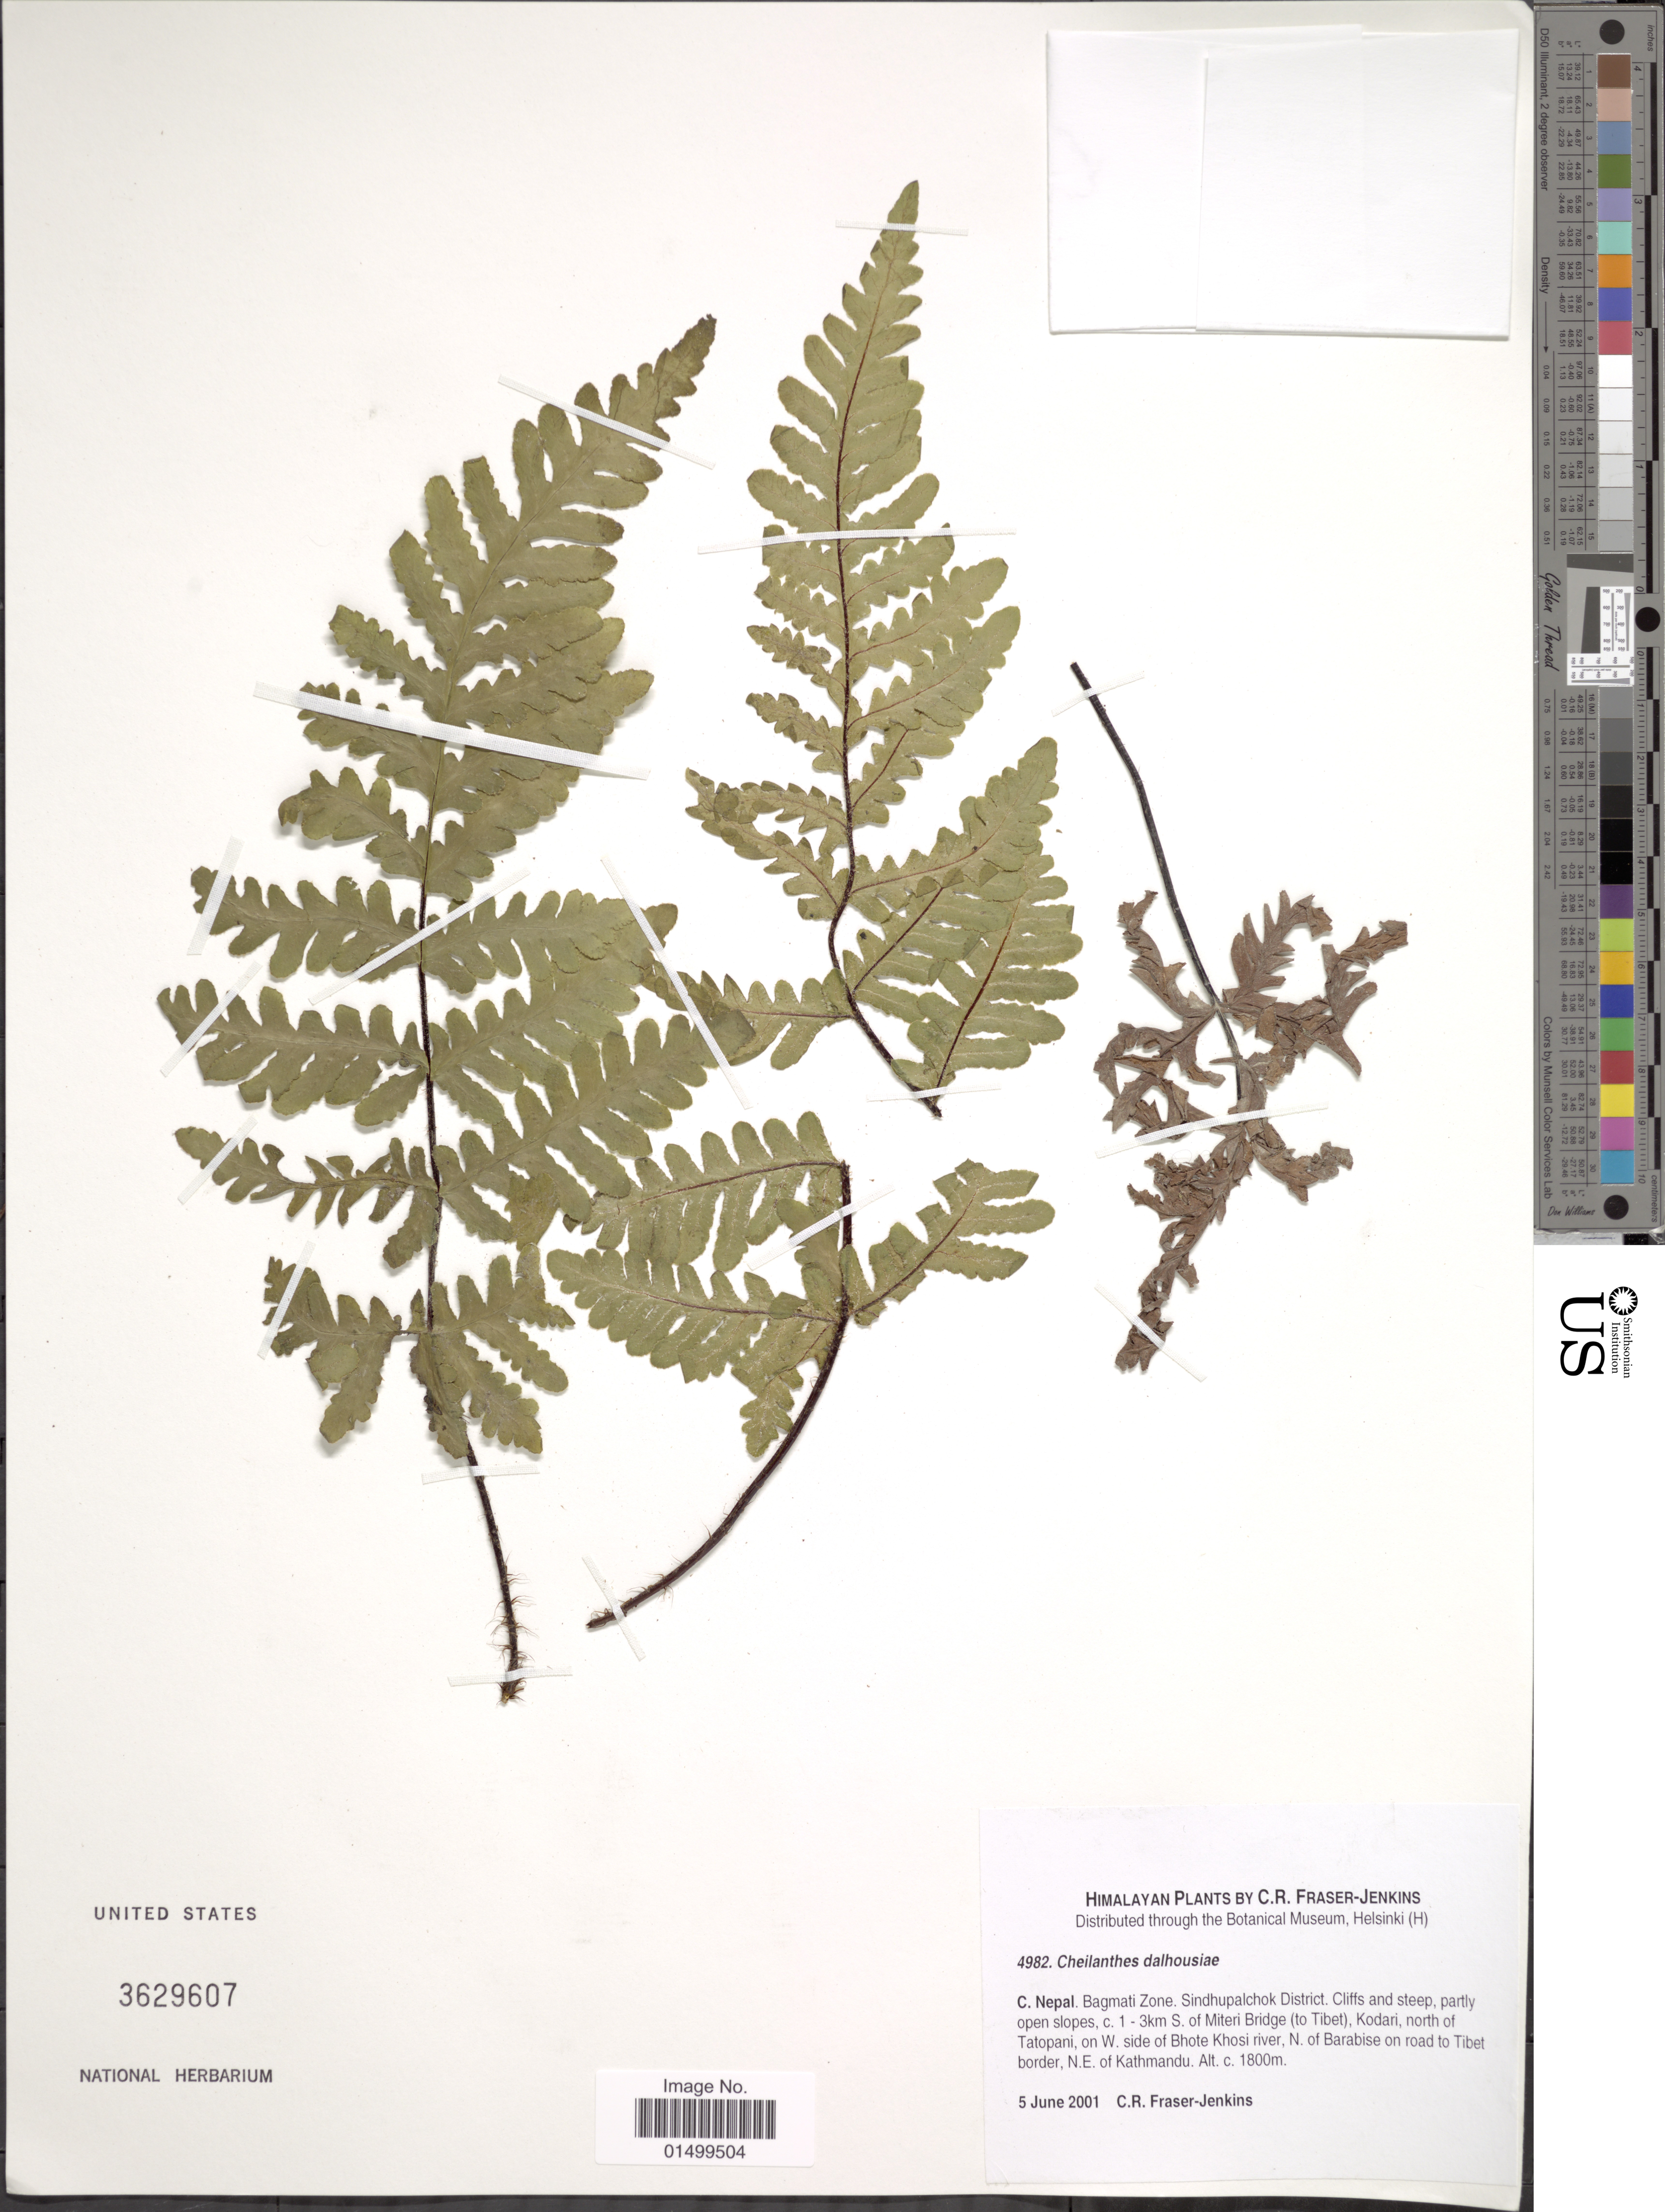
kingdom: Plantae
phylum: Tracheophyta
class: Polypodiopsida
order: Polypodiales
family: Pteridaceae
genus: Cheilanthes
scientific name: Cheilanthes dalhousiae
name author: Hook.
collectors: C. R. Fraser-Jenkins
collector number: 4982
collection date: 2001-06-05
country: Nepal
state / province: Bagmati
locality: Sindhupalchok District, Cliffs and steep, partly open slopes, c. 1-3 km S. of Miteri Bridge (to Tibet), Kodari, north of Tatopani, on W, side of Bhote Khosi river, N. of Barabise on road to Tibet border, N.E. of Kathmandu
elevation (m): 1800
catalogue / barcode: US 3629607